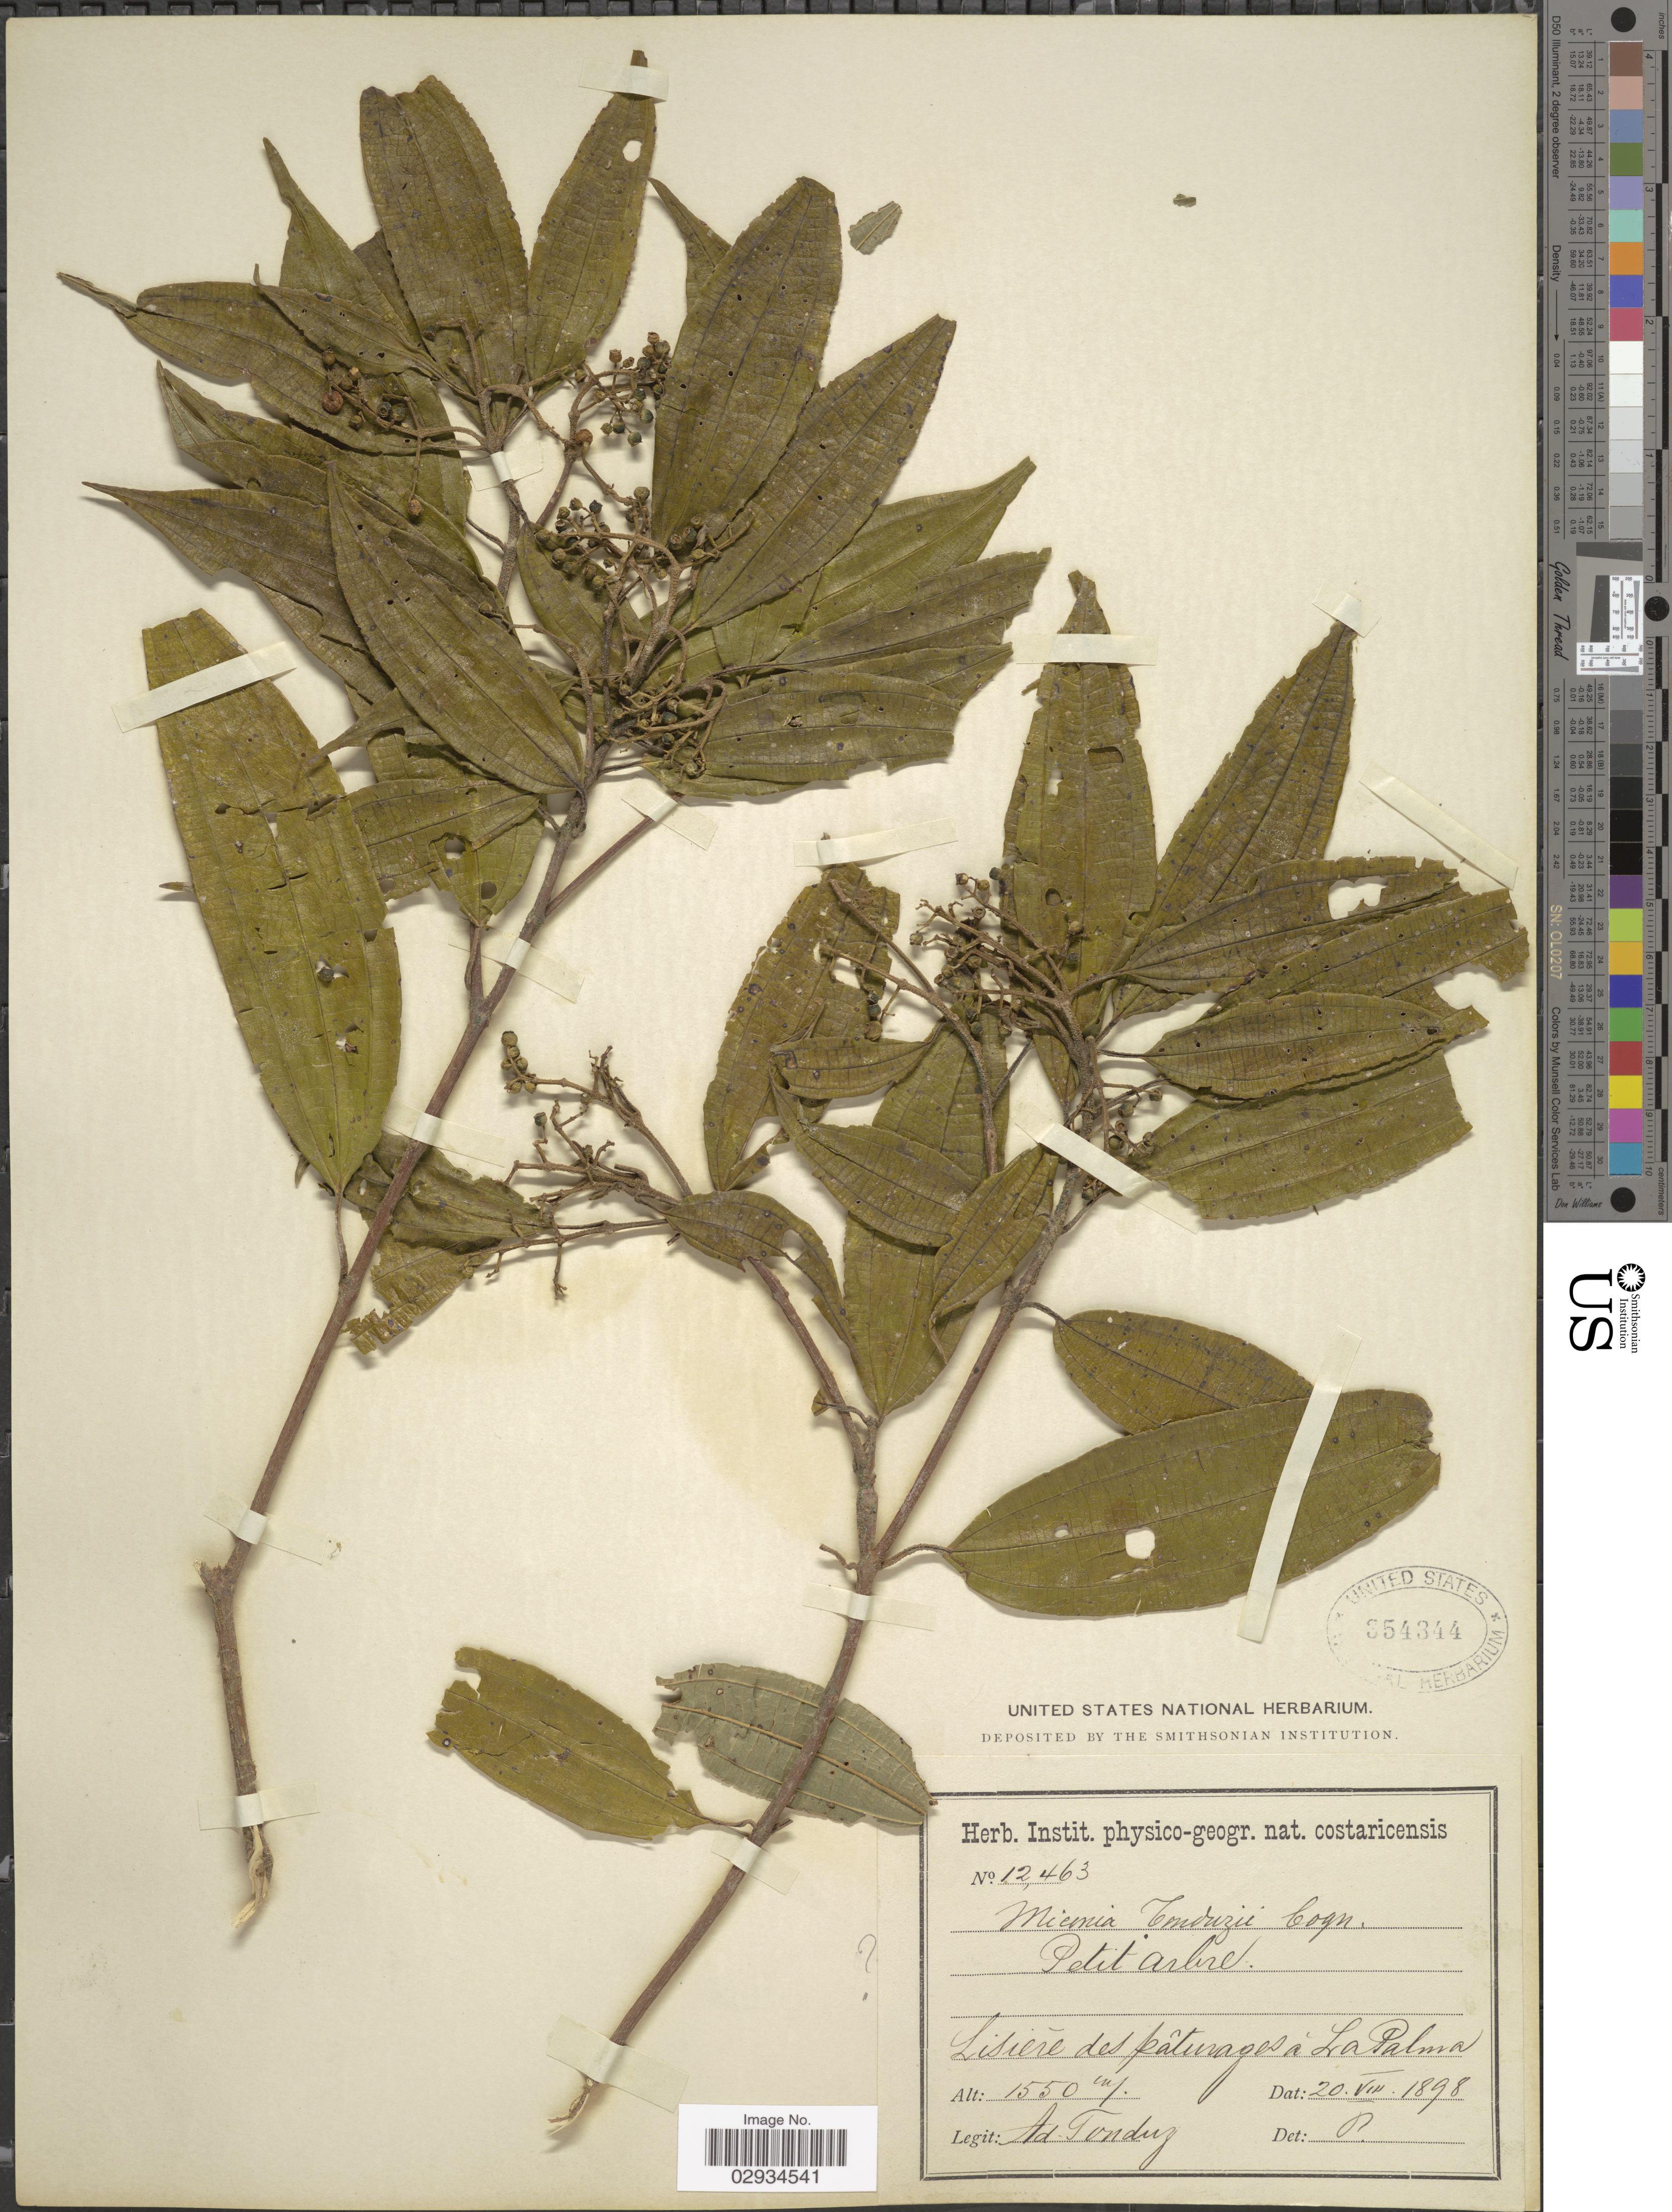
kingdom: Plantae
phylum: Tracheophyta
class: Magnoliopsida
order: Myrtales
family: Melastomataceae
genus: Miconia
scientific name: Miconia tonduzii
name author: Cogn. in A. DC.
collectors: A. Tonduz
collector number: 12463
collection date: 1898-08-20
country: Costa Rica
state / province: Puntarenas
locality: Lisiére des pâturages á La Palma.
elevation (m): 1550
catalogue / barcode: US 354344